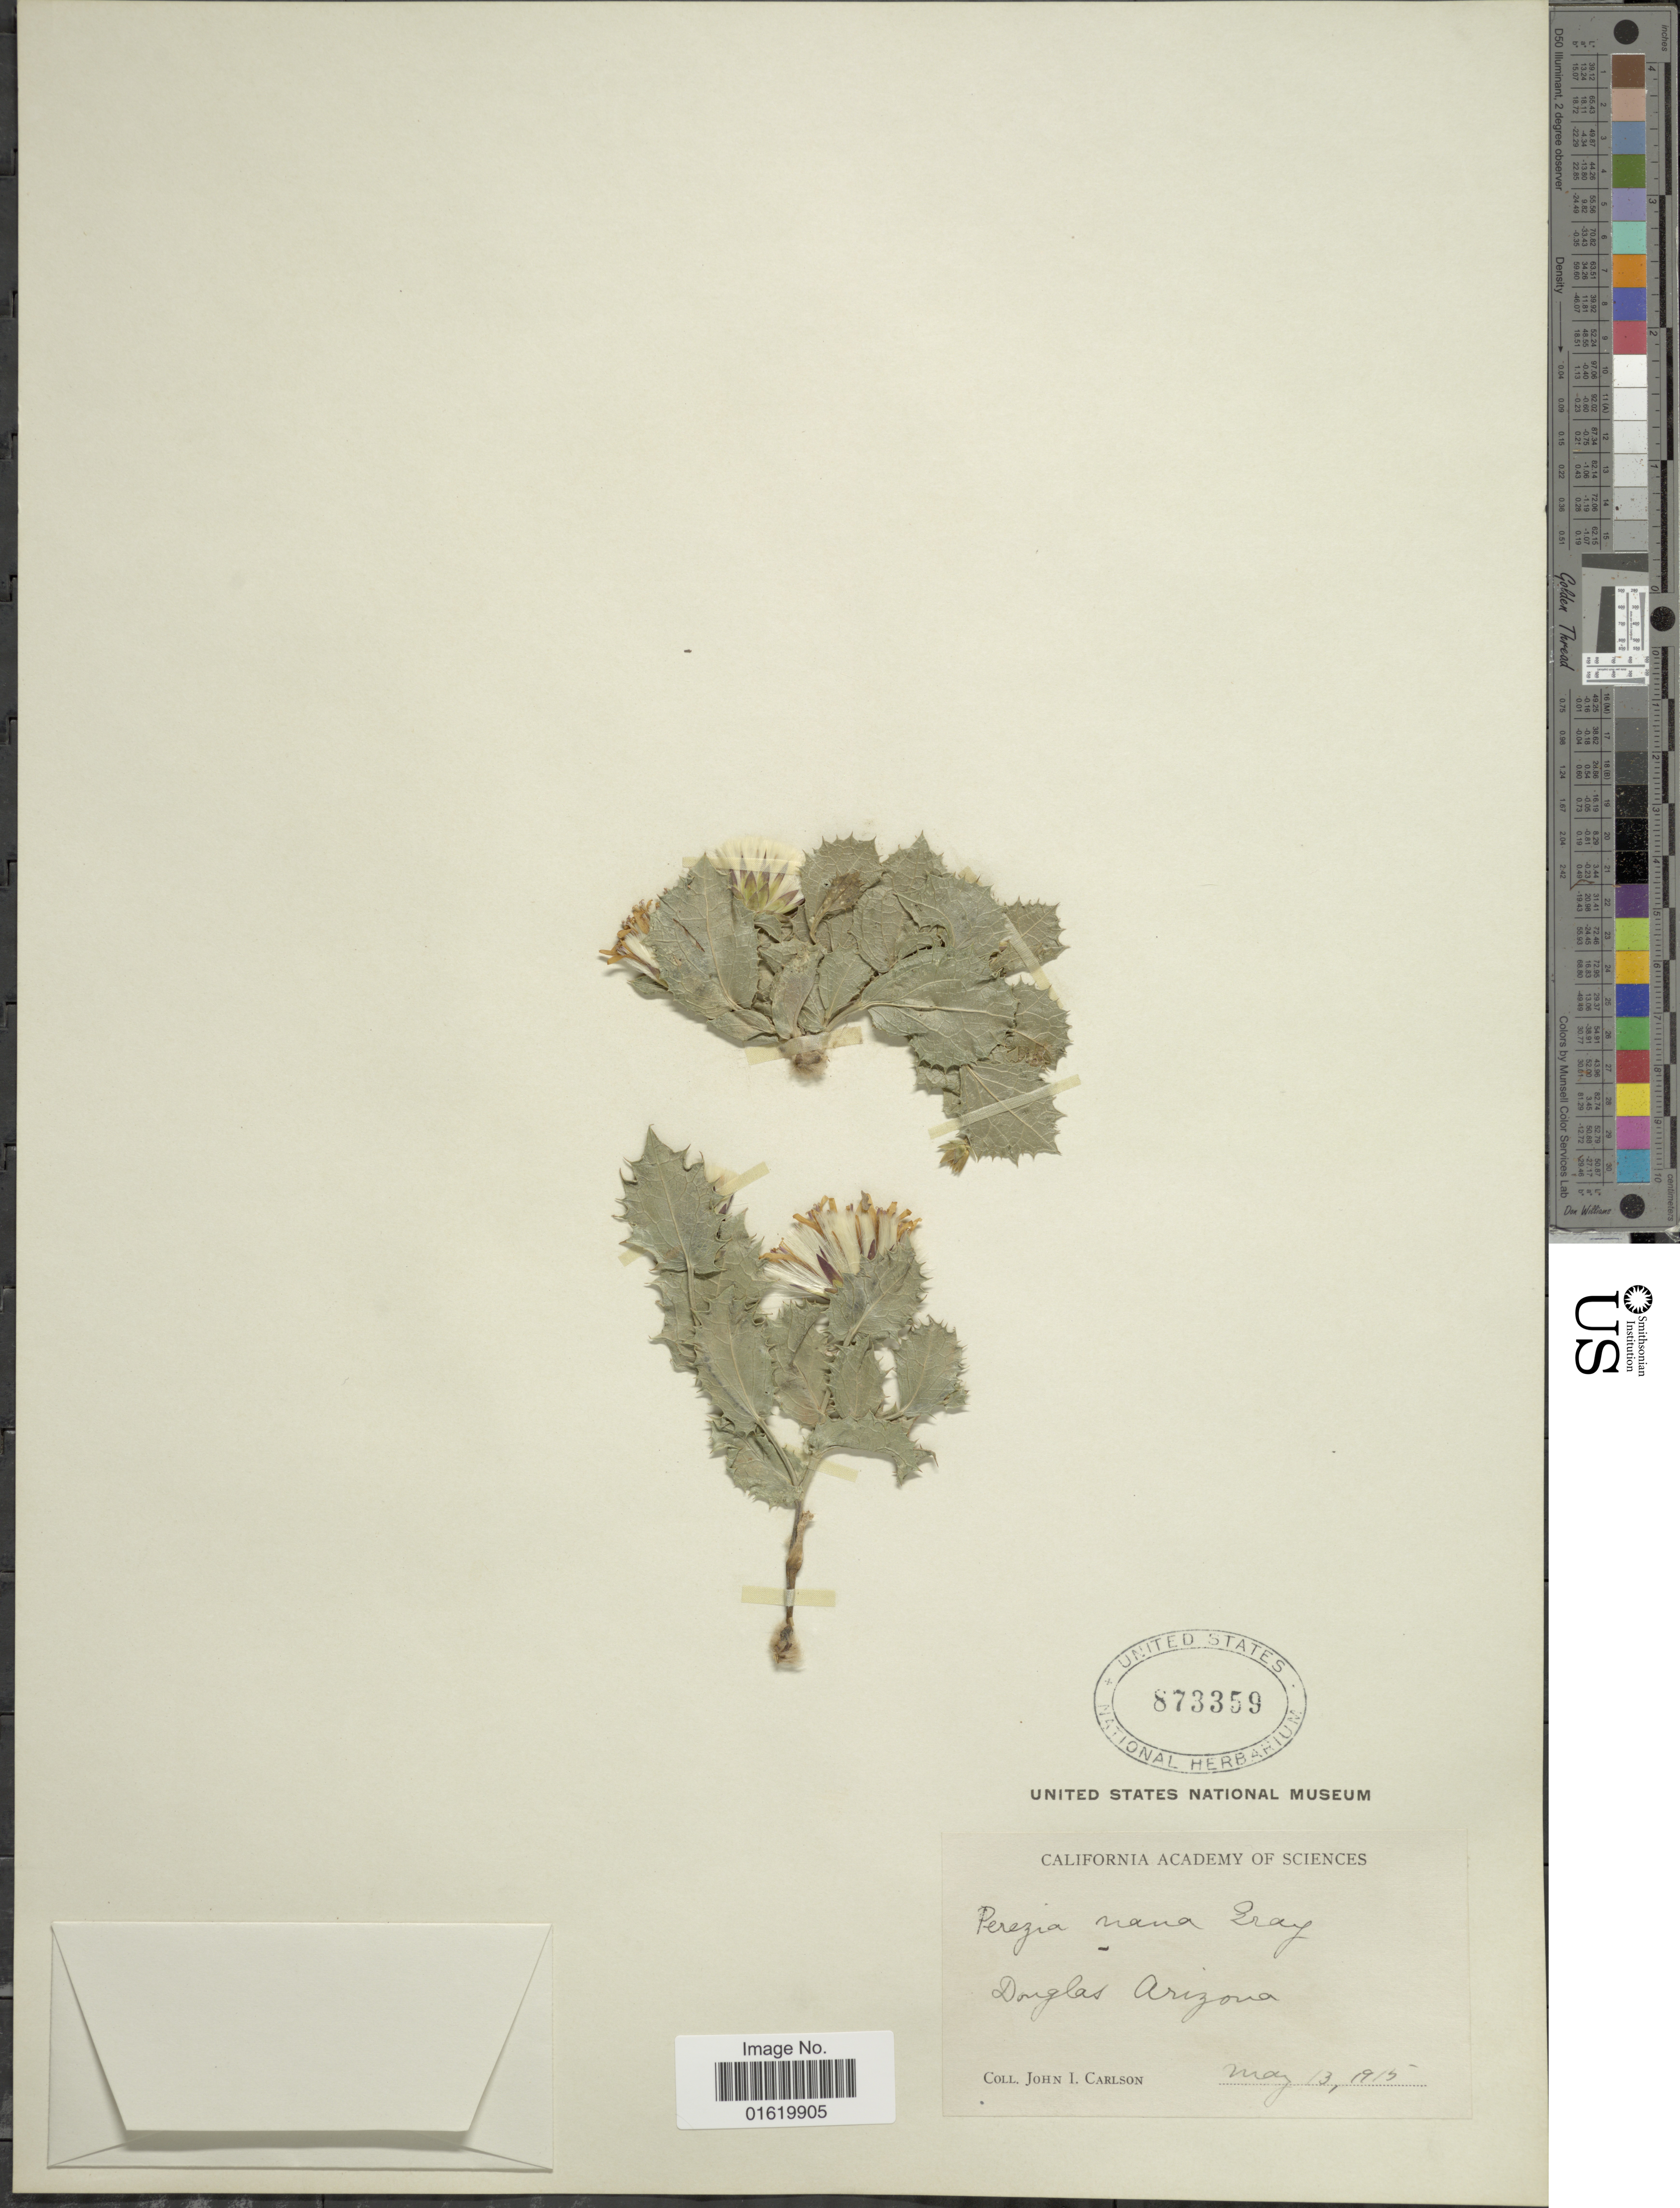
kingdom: Plantae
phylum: Tracheophyta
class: Magnoliopsida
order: Asterales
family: Asteraceae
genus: Acourtia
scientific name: Acourtia nana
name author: (A. Gray) Reveal & R.M. King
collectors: J. Carlson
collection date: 1915-05-13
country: United States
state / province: Arizona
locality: Douglas.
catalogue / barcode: US 873359